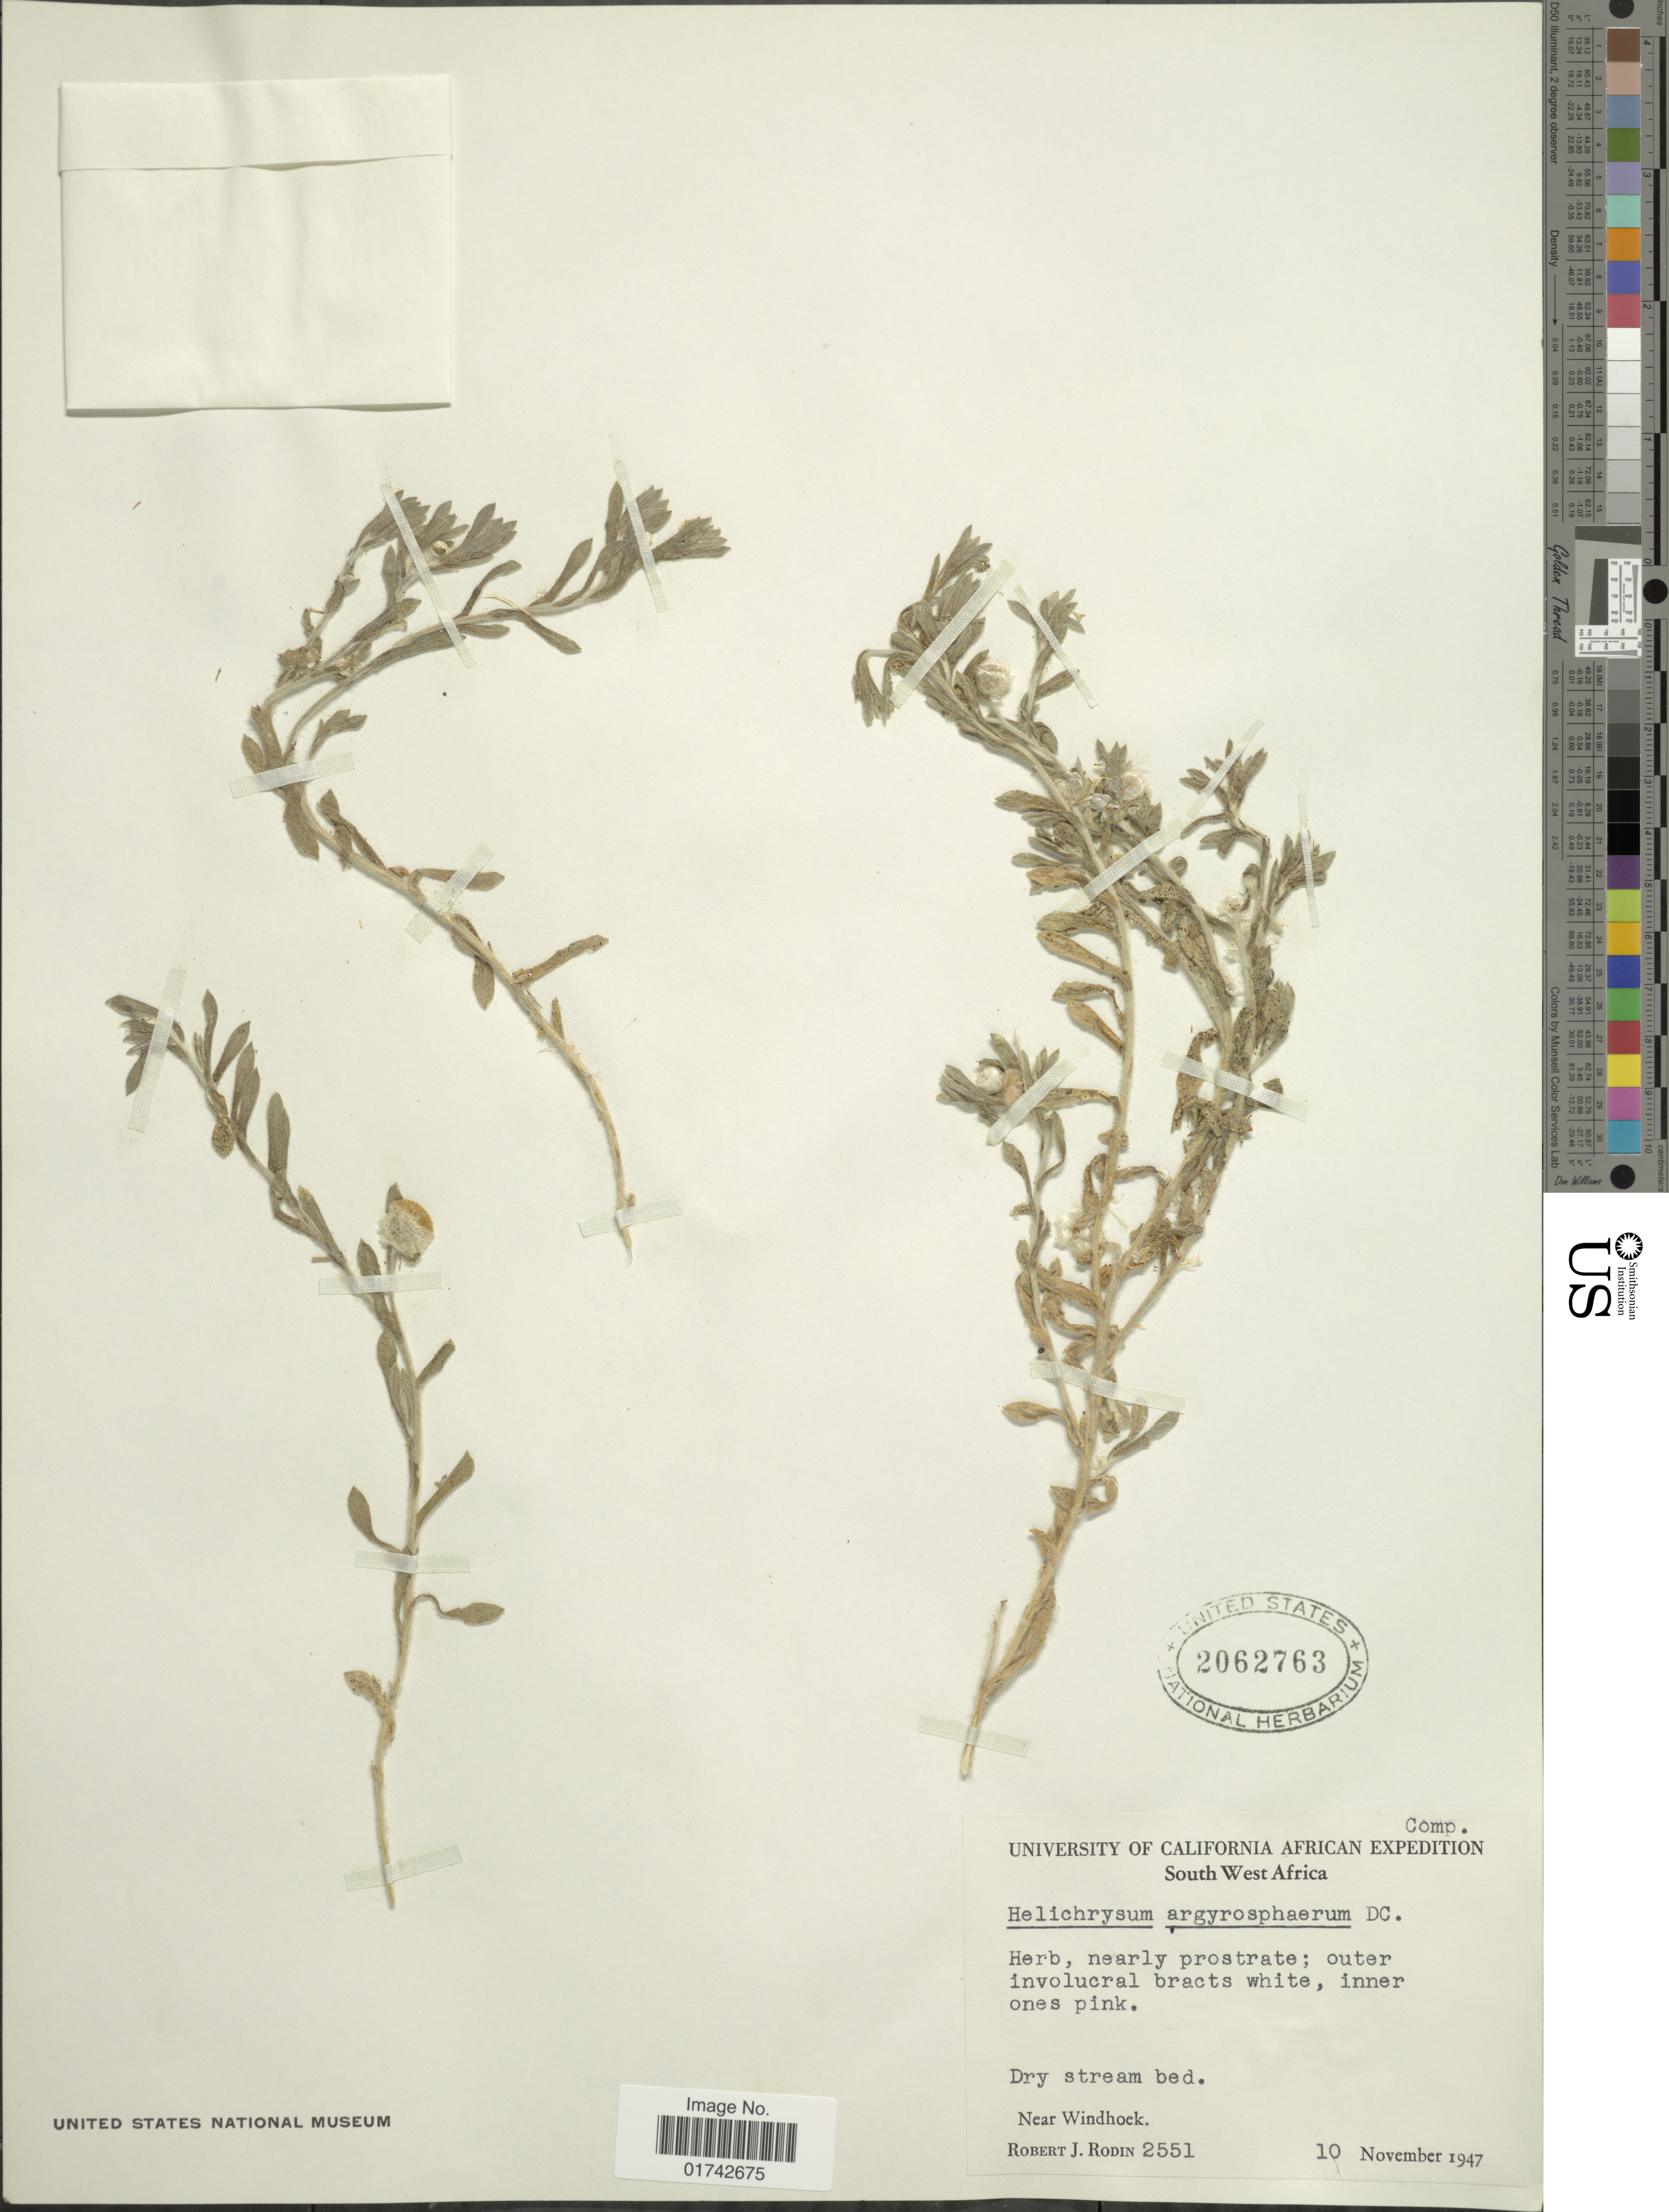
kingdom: Plantae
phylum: Tracheophyta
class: Magnoliopsida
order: Asterales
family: Asteraceae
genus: Helichrysum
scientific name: Helichrysum argyrosphaerum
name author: DC.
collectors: R. J. Rodin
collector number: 2551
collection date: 1947-11-10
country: Namibia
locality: South-west Africa. Near Windhoek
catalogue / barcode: US 2062763